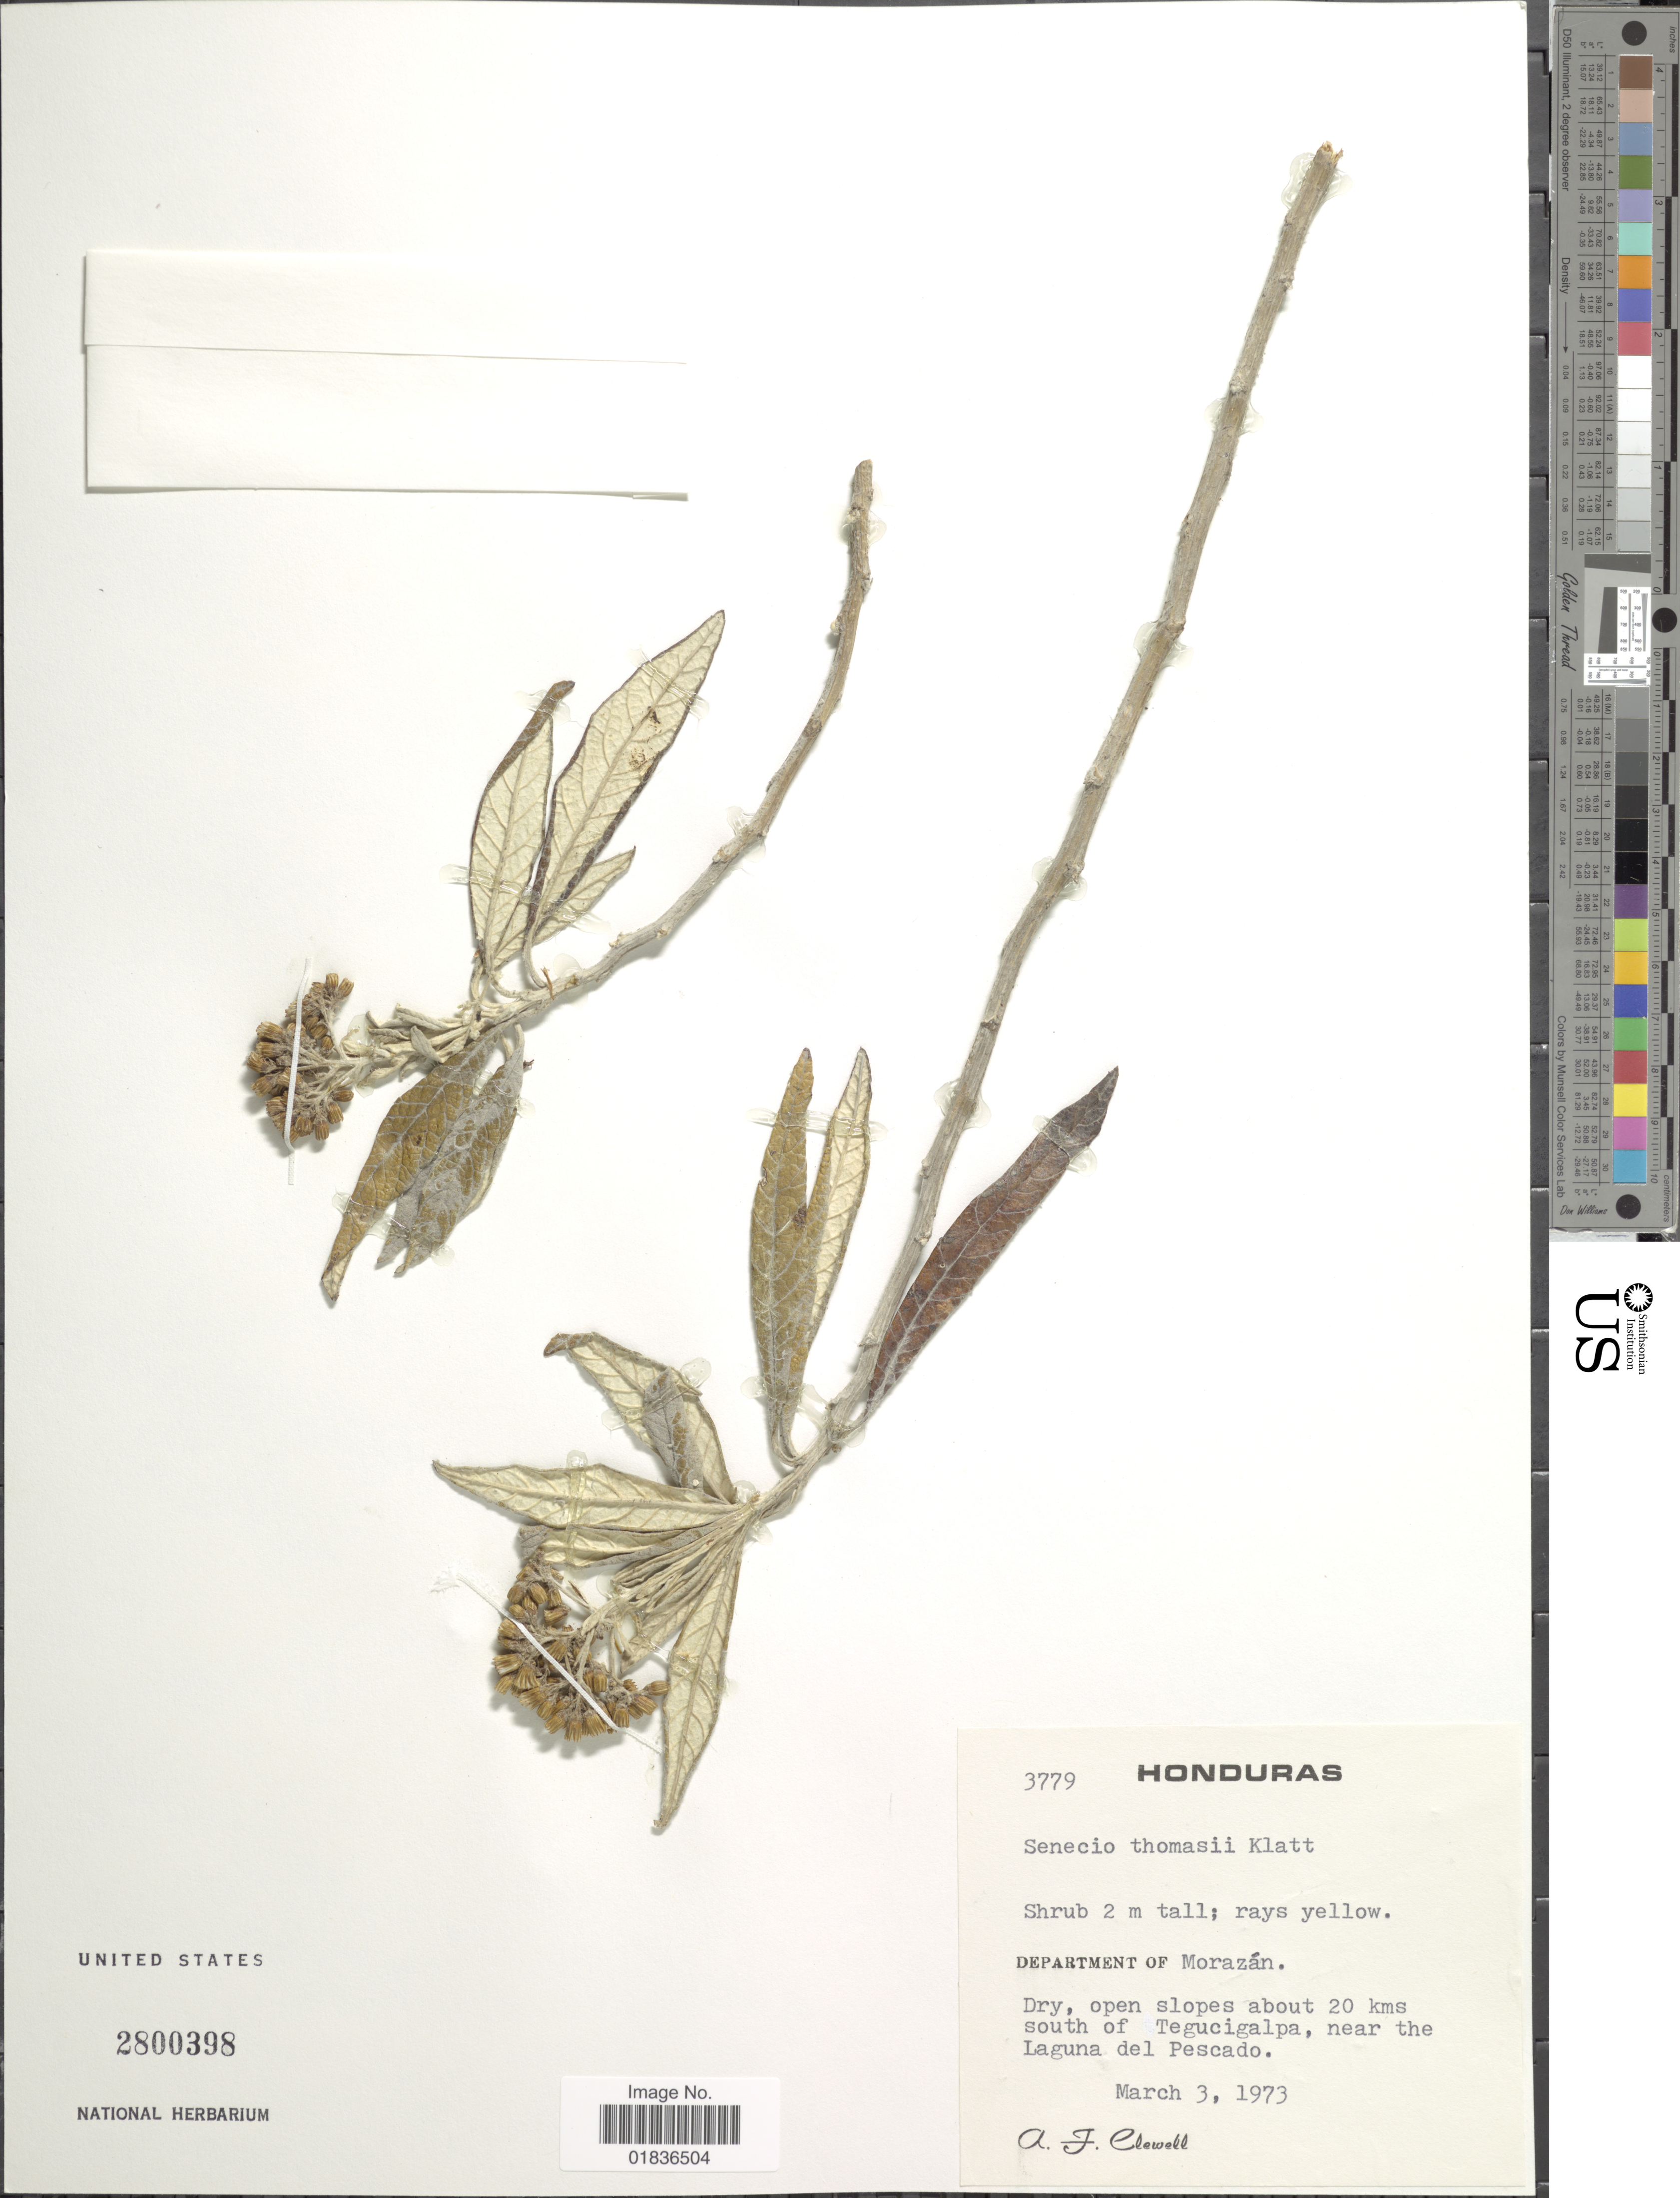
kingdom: Plantae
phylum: Tracheophyta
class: Magnoliopsida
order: Asterales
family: Asteraceae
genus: Senecio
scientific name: Senecio deppeanus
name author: Hemsl.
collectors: A. Clewell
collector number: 3779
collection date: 1973-03-03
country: Honduras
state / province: Fco. Morazán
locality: Morazan, dry, open slopes about 20 kms south of Tegucigalpa, near the Laguna del Pescado.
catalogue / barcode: US 2800398